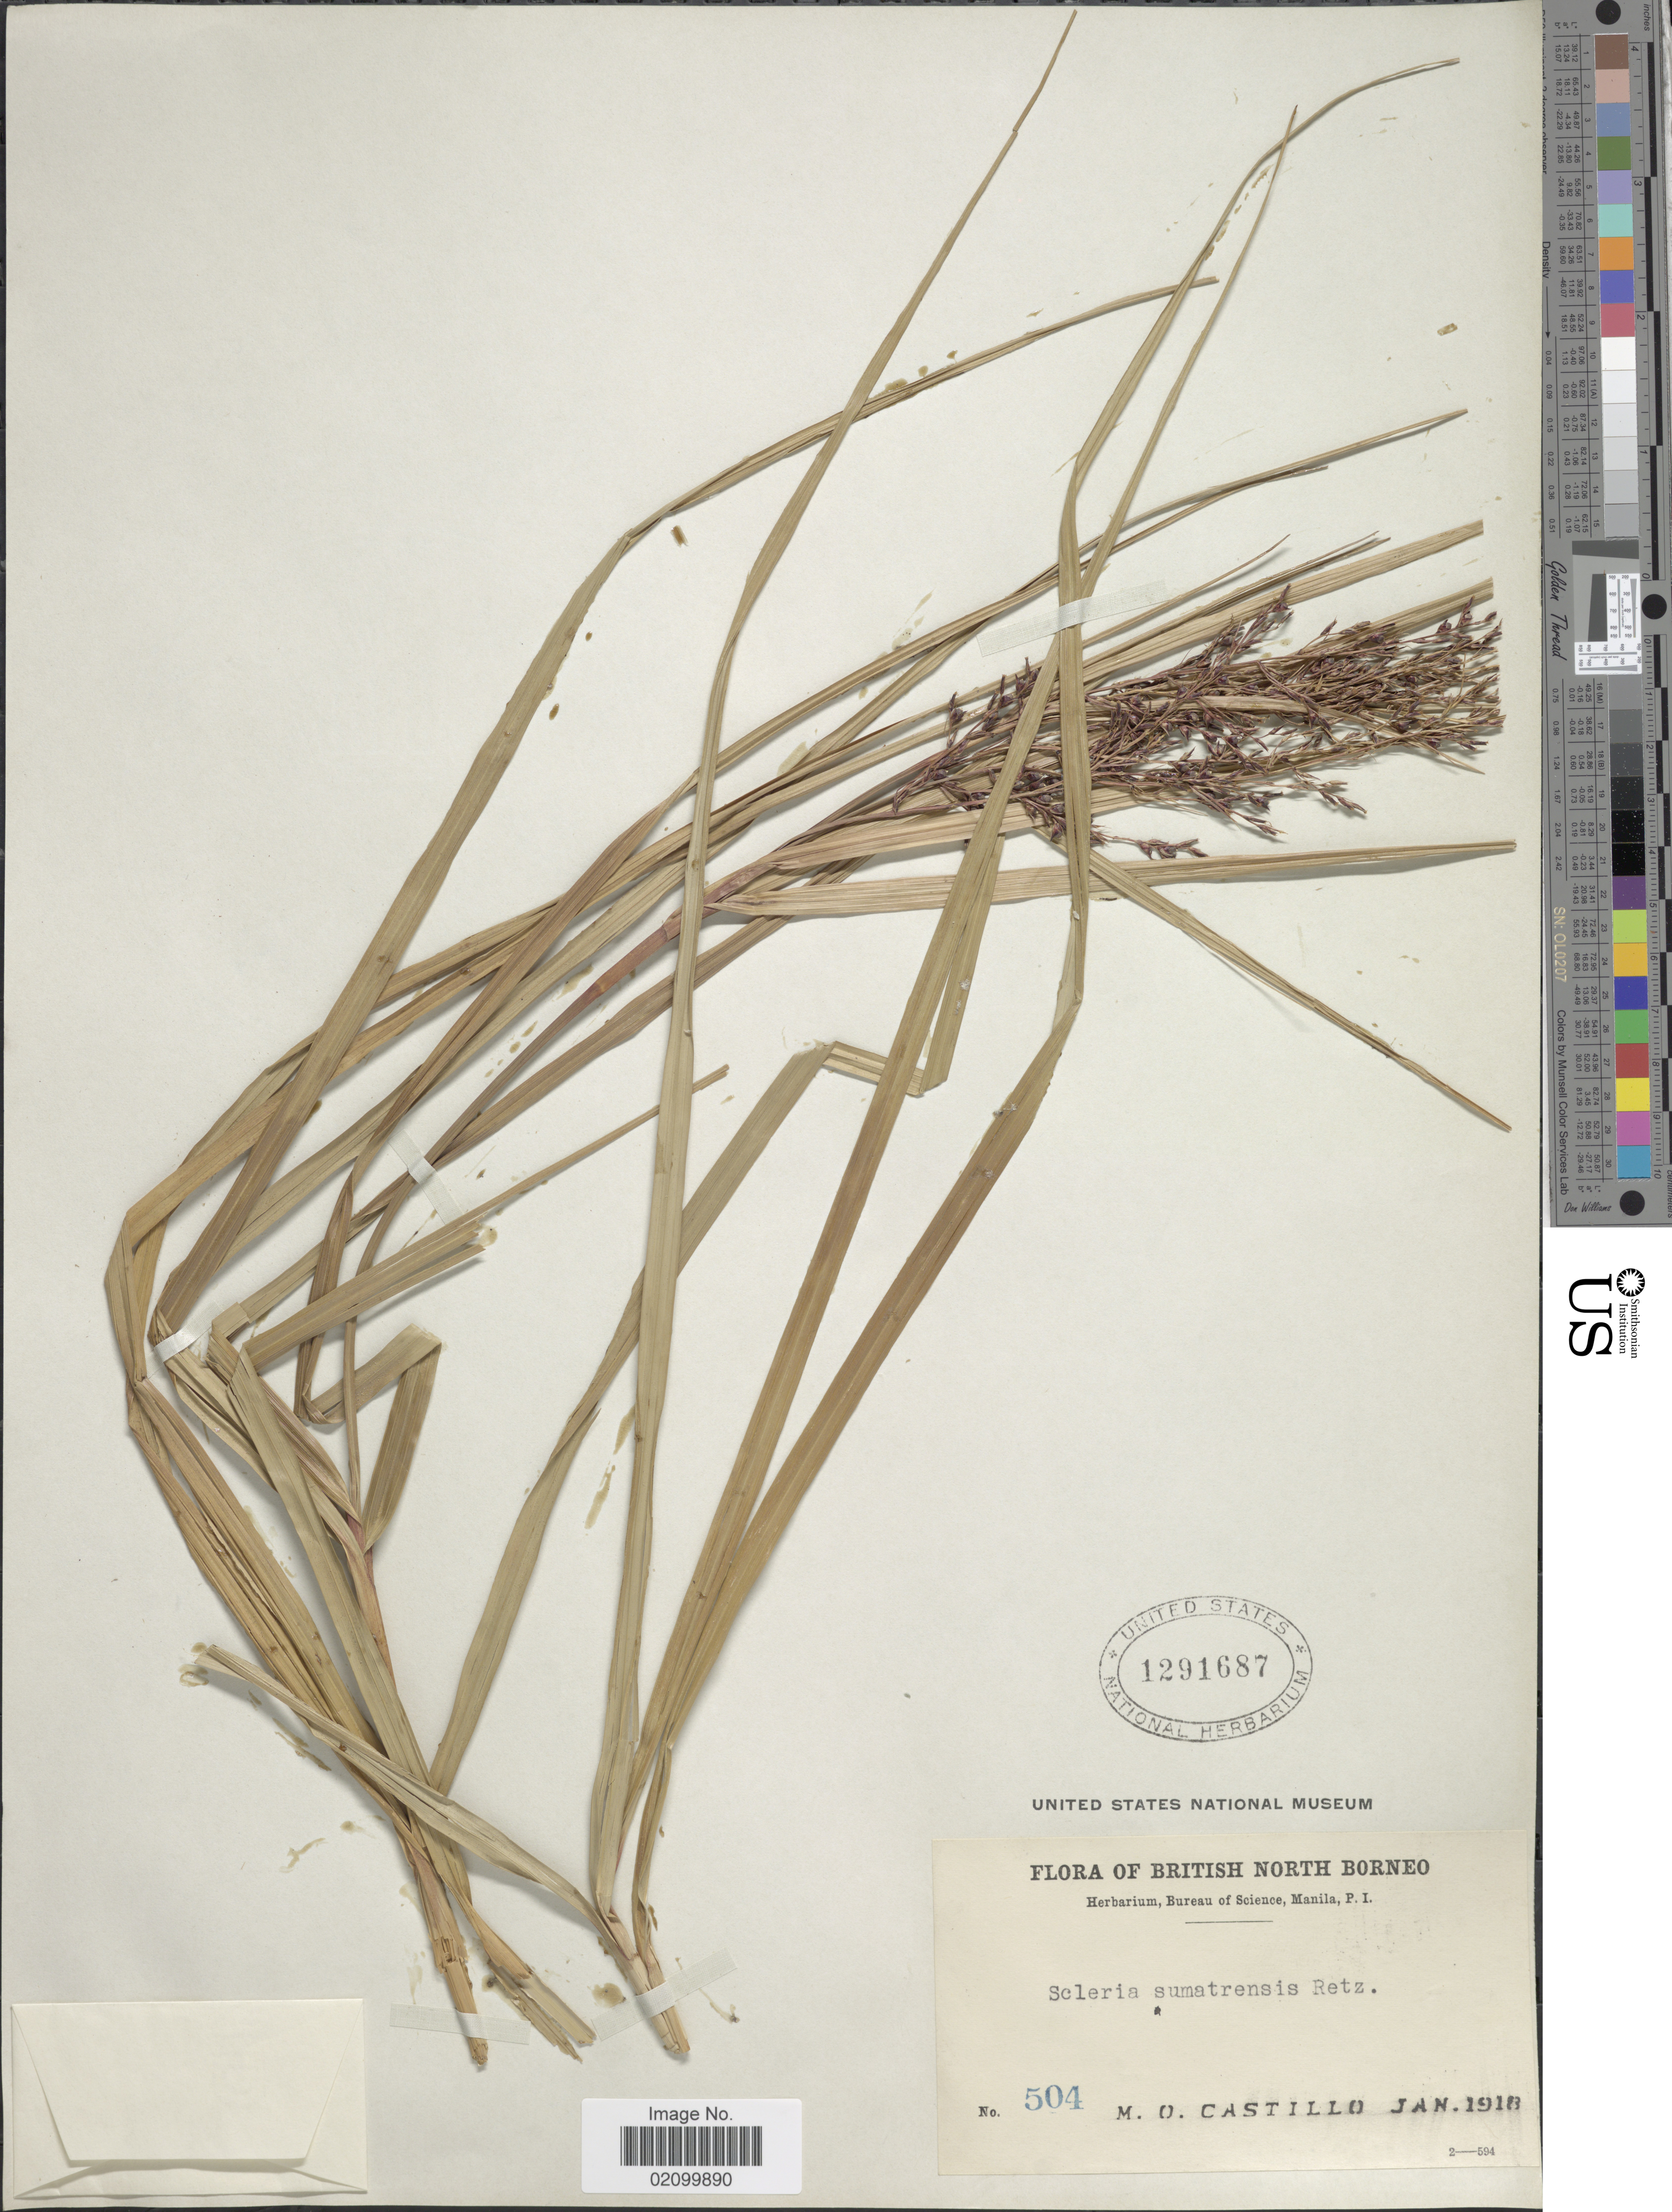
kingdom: Plantae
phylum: Tracheophyta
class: Liliopsida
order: Poales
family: Cyperaceae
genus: Scleria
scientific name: Scleria sumatrensis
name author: Retz.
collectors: M. Castillo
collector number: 504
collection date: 1918-01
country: Malaysia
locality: British North Borneo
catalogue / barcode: US 1291687